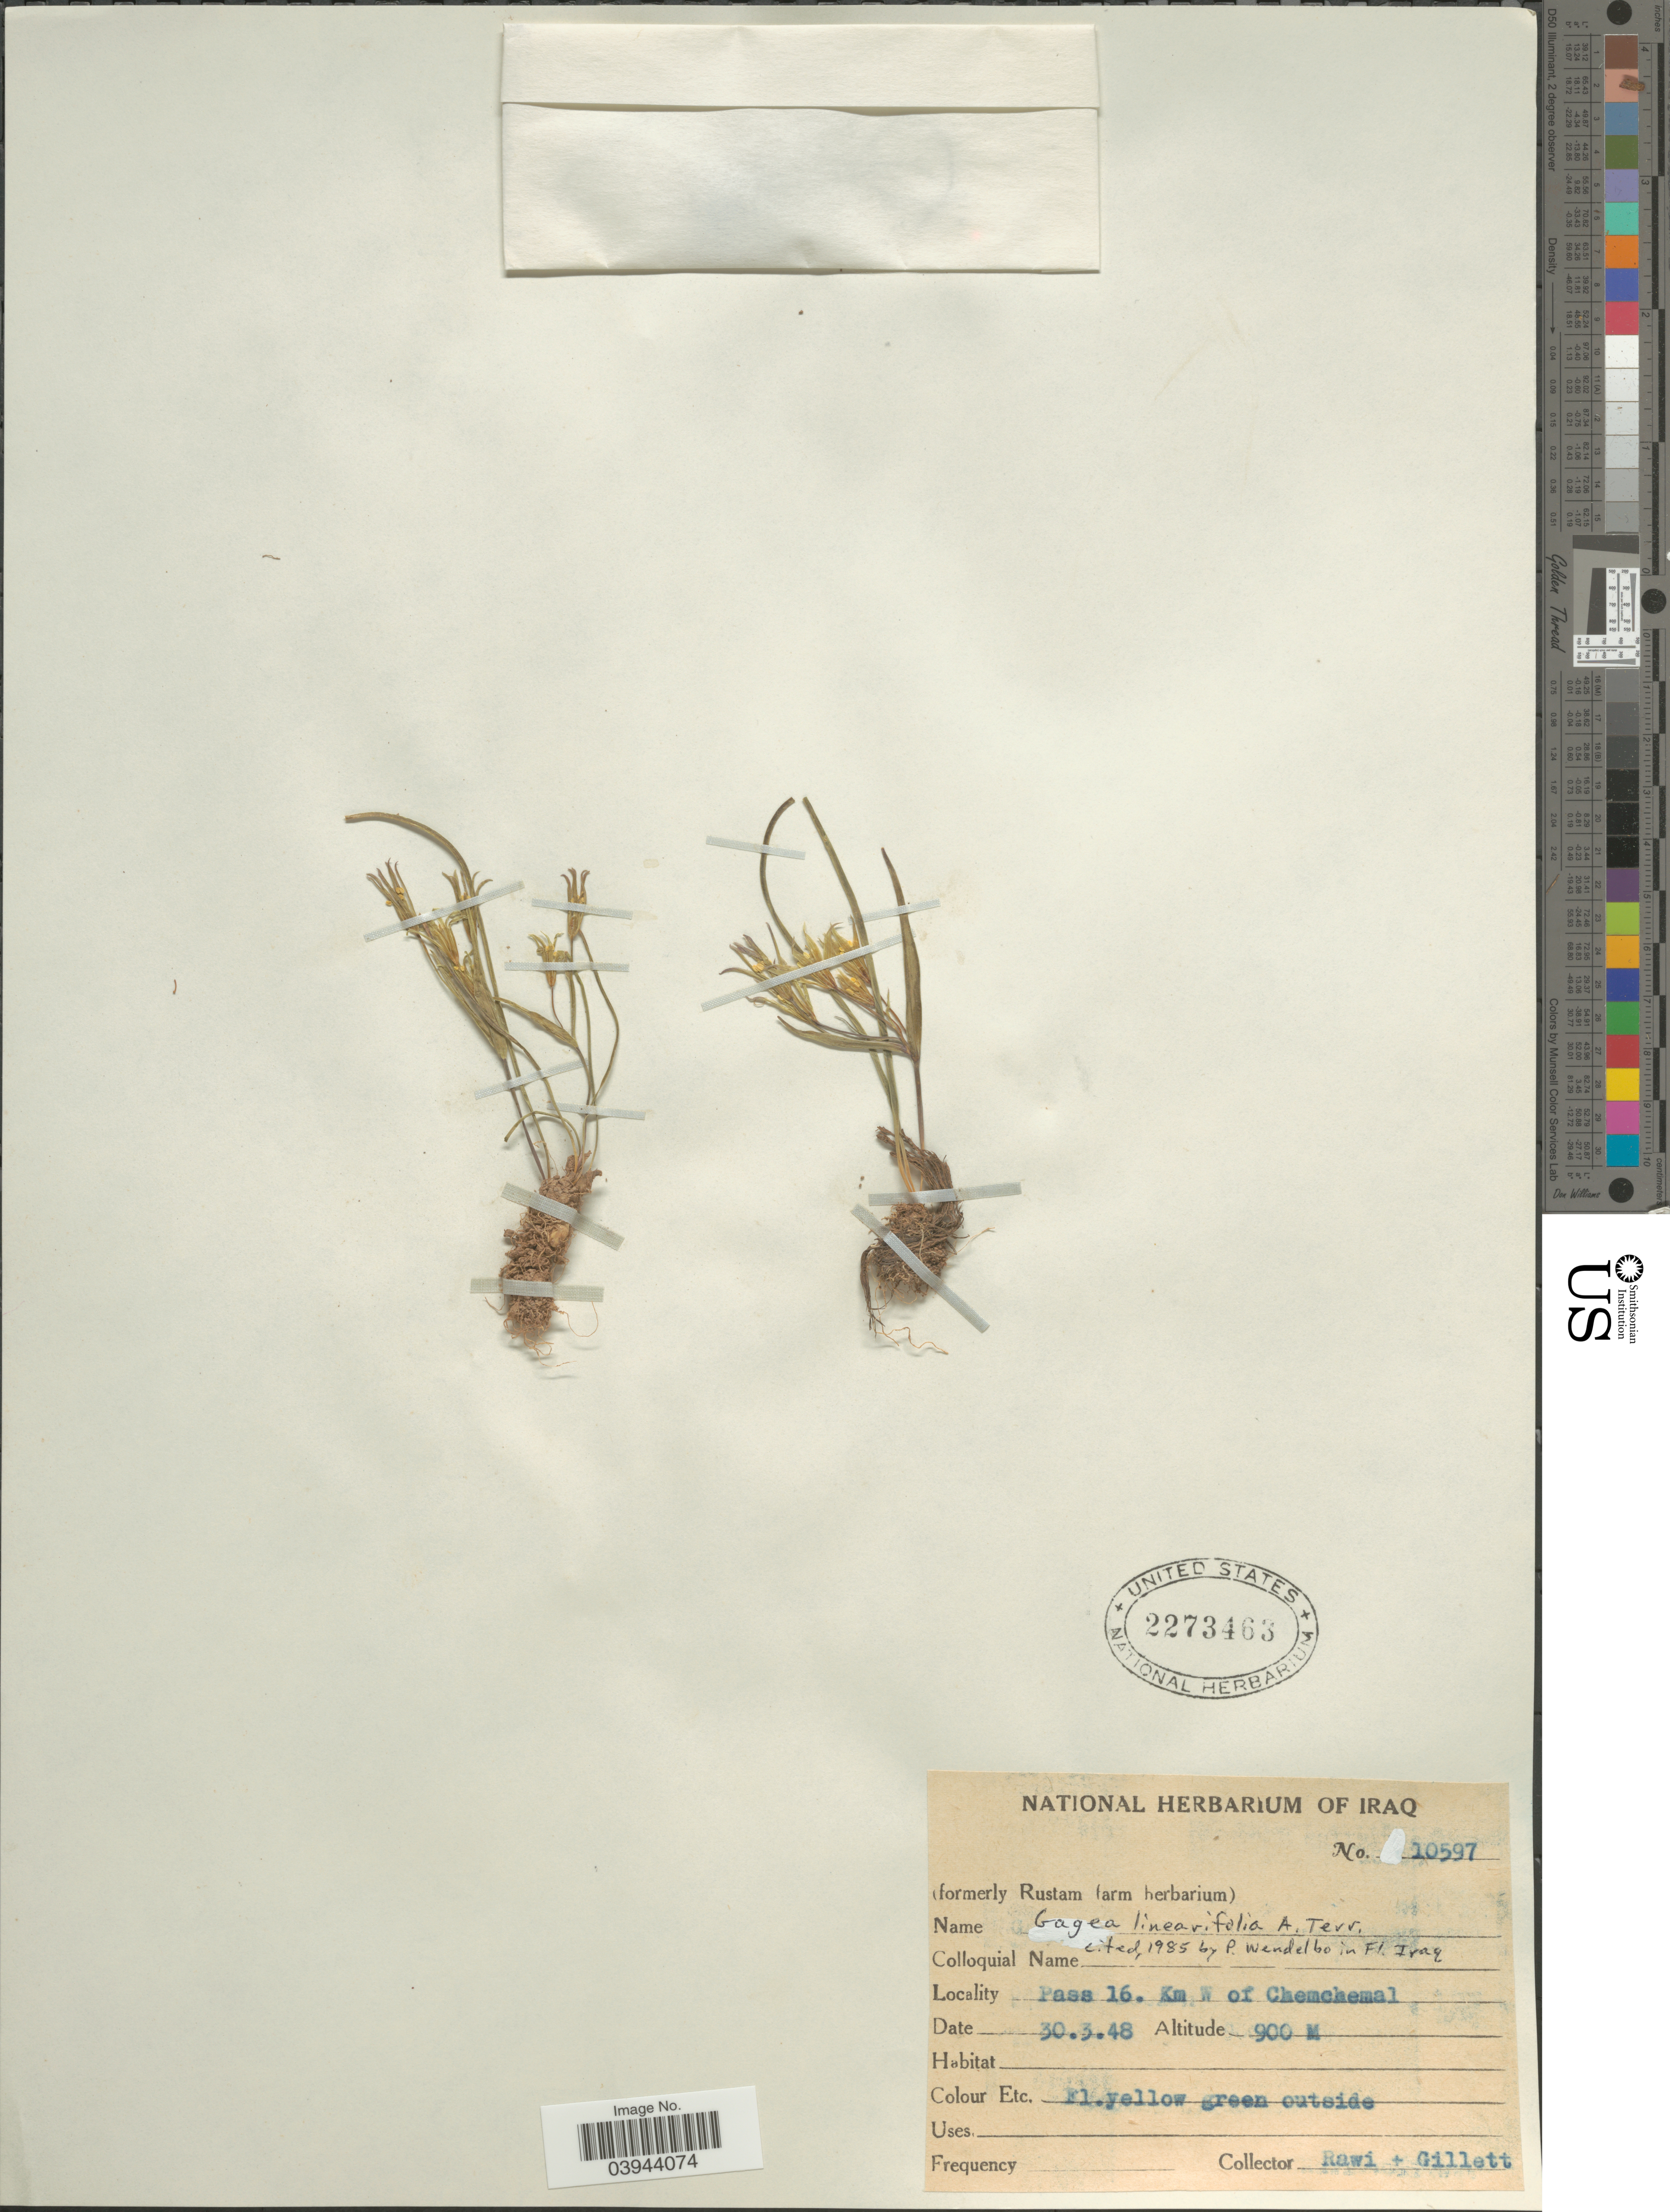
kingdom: Plantae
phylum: Tracheophyta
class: Liliopsida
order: Liliales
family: Liliaceae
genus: Gagea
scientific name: Gagea linearifolia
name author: A. Terracc.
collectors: -. Rawi & Gillett, --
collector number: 10597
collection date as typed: Transcribed d/m/y: 30/3/48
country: Iraq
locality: Pass 16. Km W of Chemchemal.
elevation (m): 900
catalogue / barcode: US 2273463